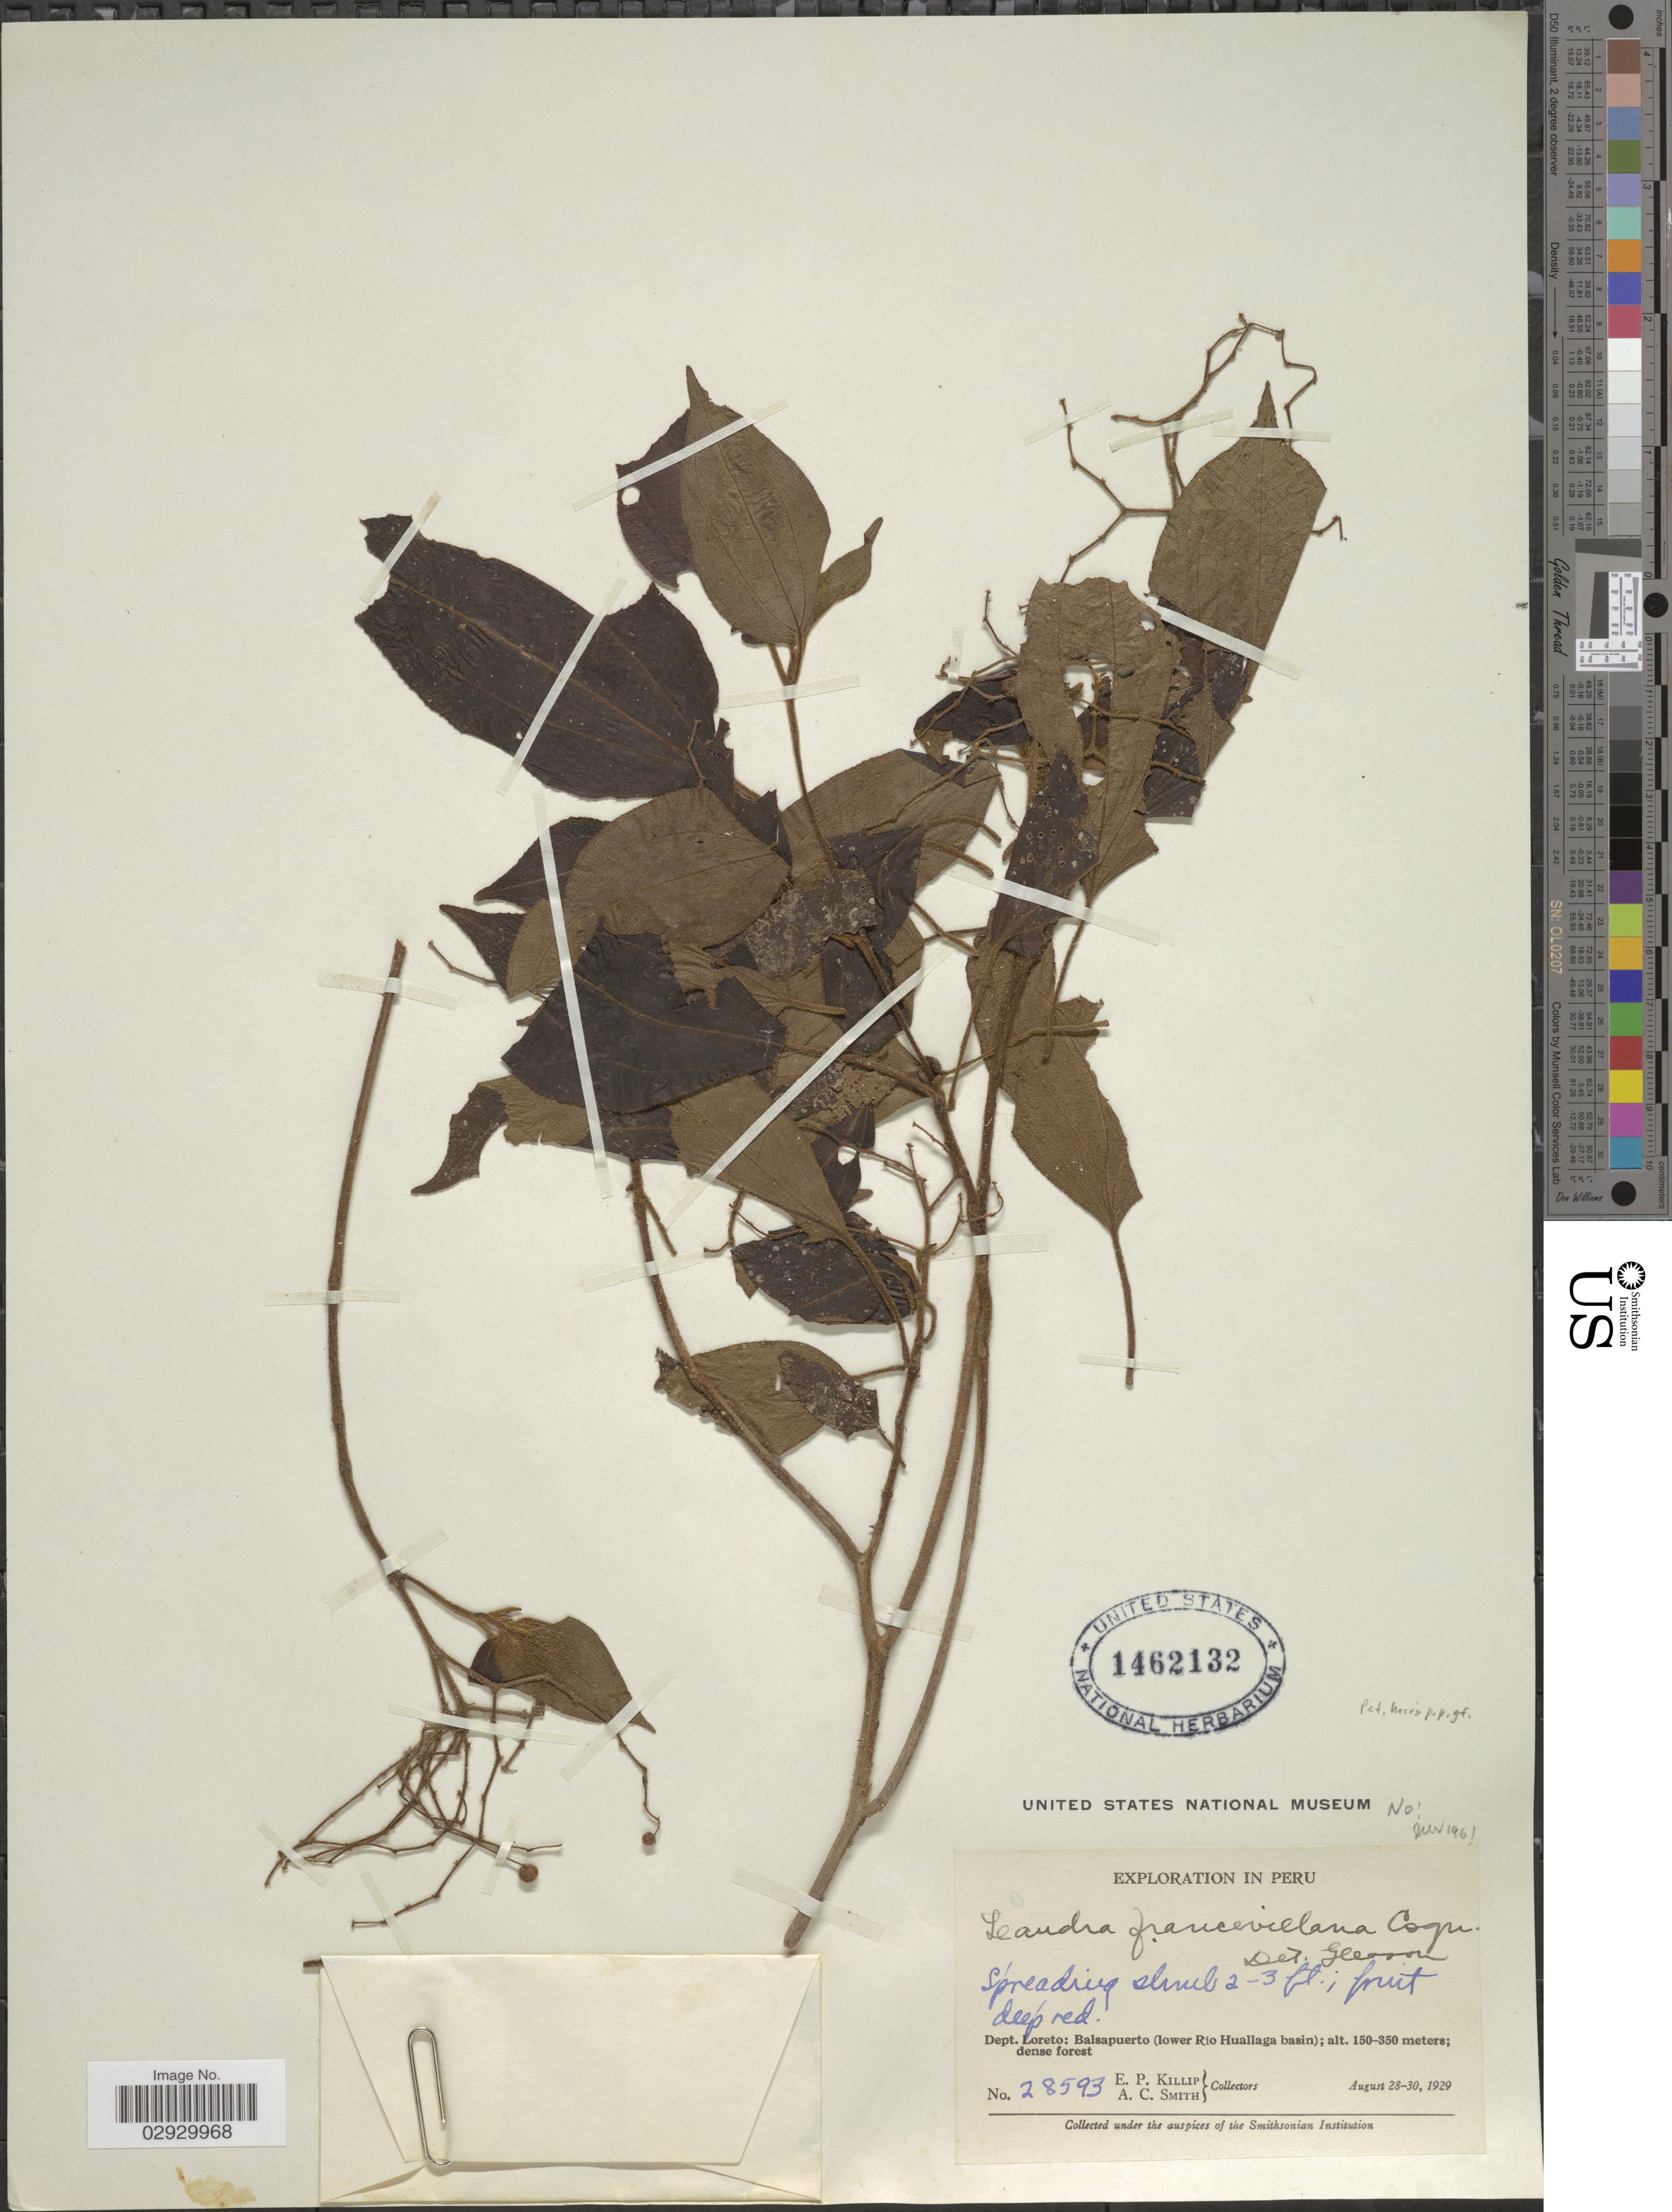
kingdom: Plantae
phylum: Tracheophyta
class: Magnoliopsida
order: Myrtales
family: Melastomataceae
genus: Leandra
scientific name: Leandra secunda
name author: (D. Don) Cogn.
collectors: E. P. Killip & A. C. Smith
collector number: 28593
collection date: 1929-08-28/1929-08-30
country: Peru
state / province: Loreto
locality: Dept. Loreto: Balsapuerto (lower Rio Huallagá basin).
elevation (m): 150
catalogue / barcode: US 1462132